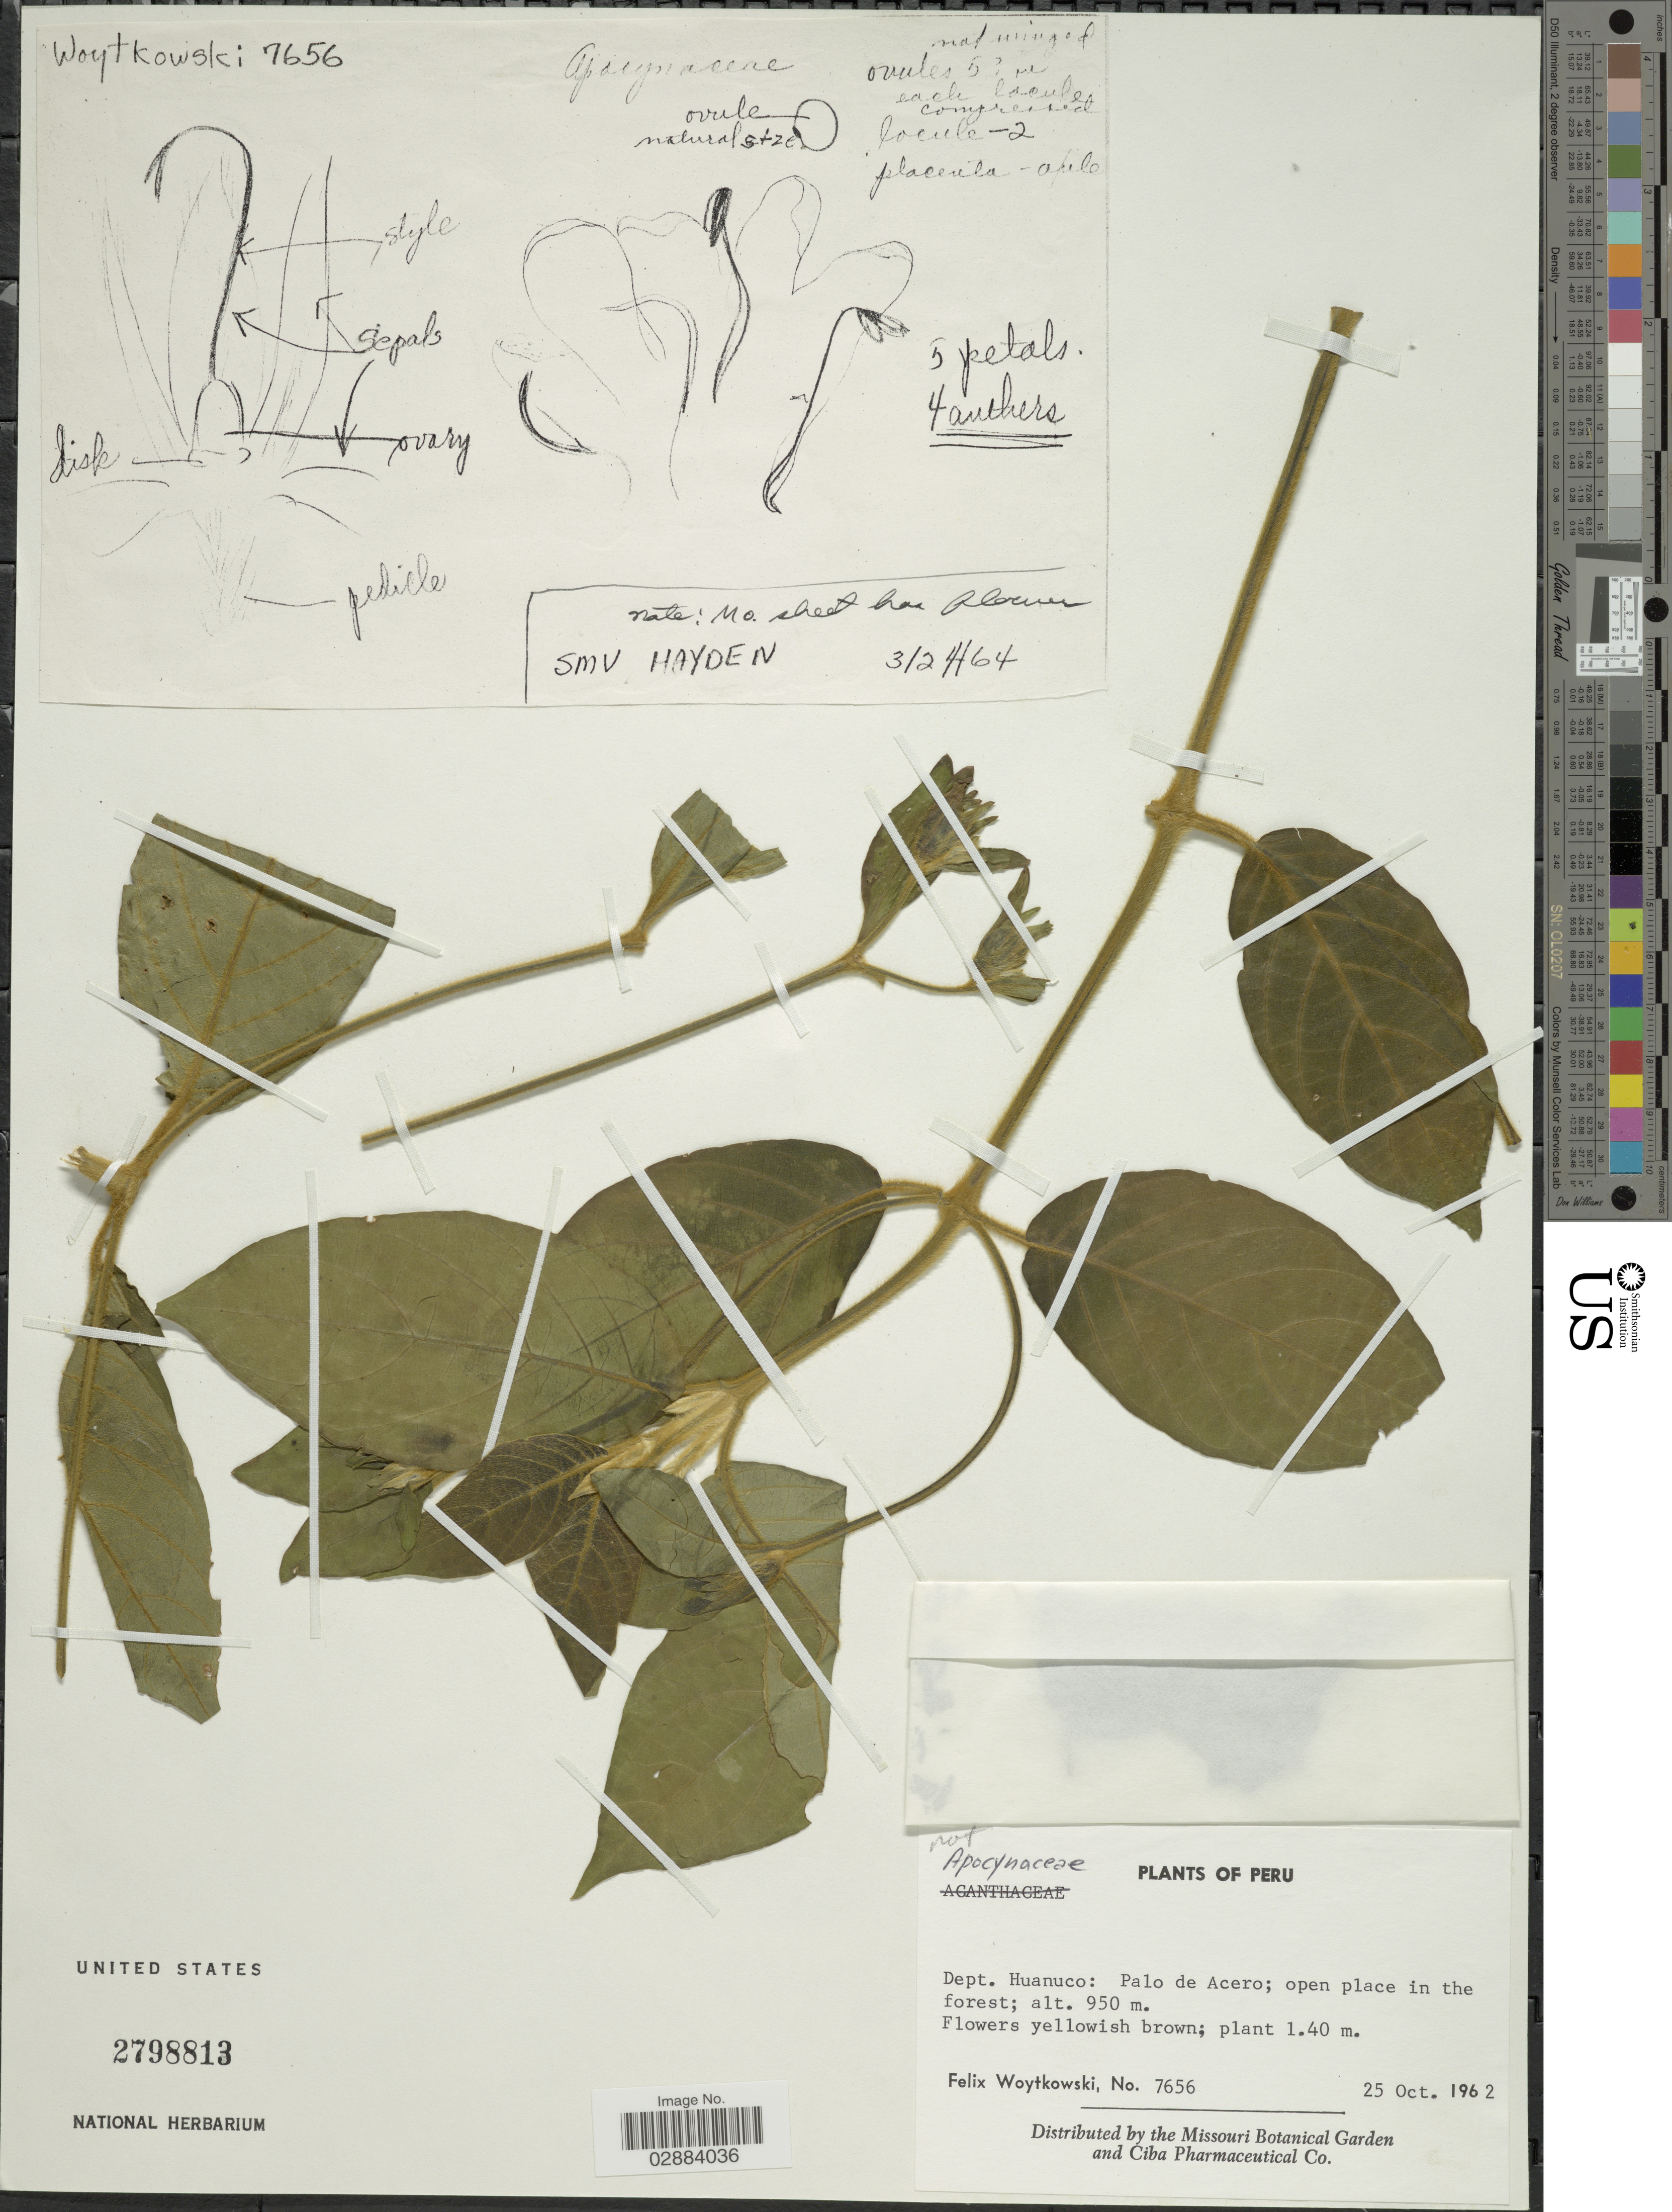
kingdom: Plantae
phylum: Tracheophyta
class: Magnoliopsida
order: Gentianales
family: Apocynaceae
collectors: F. Woytkowski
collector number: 7656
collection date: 1962-10-25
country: Peru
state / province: Huánuco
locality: Dept. Huanuco: Palo de Acero; open place in the forest.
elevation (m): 950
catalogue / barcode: US 2798813